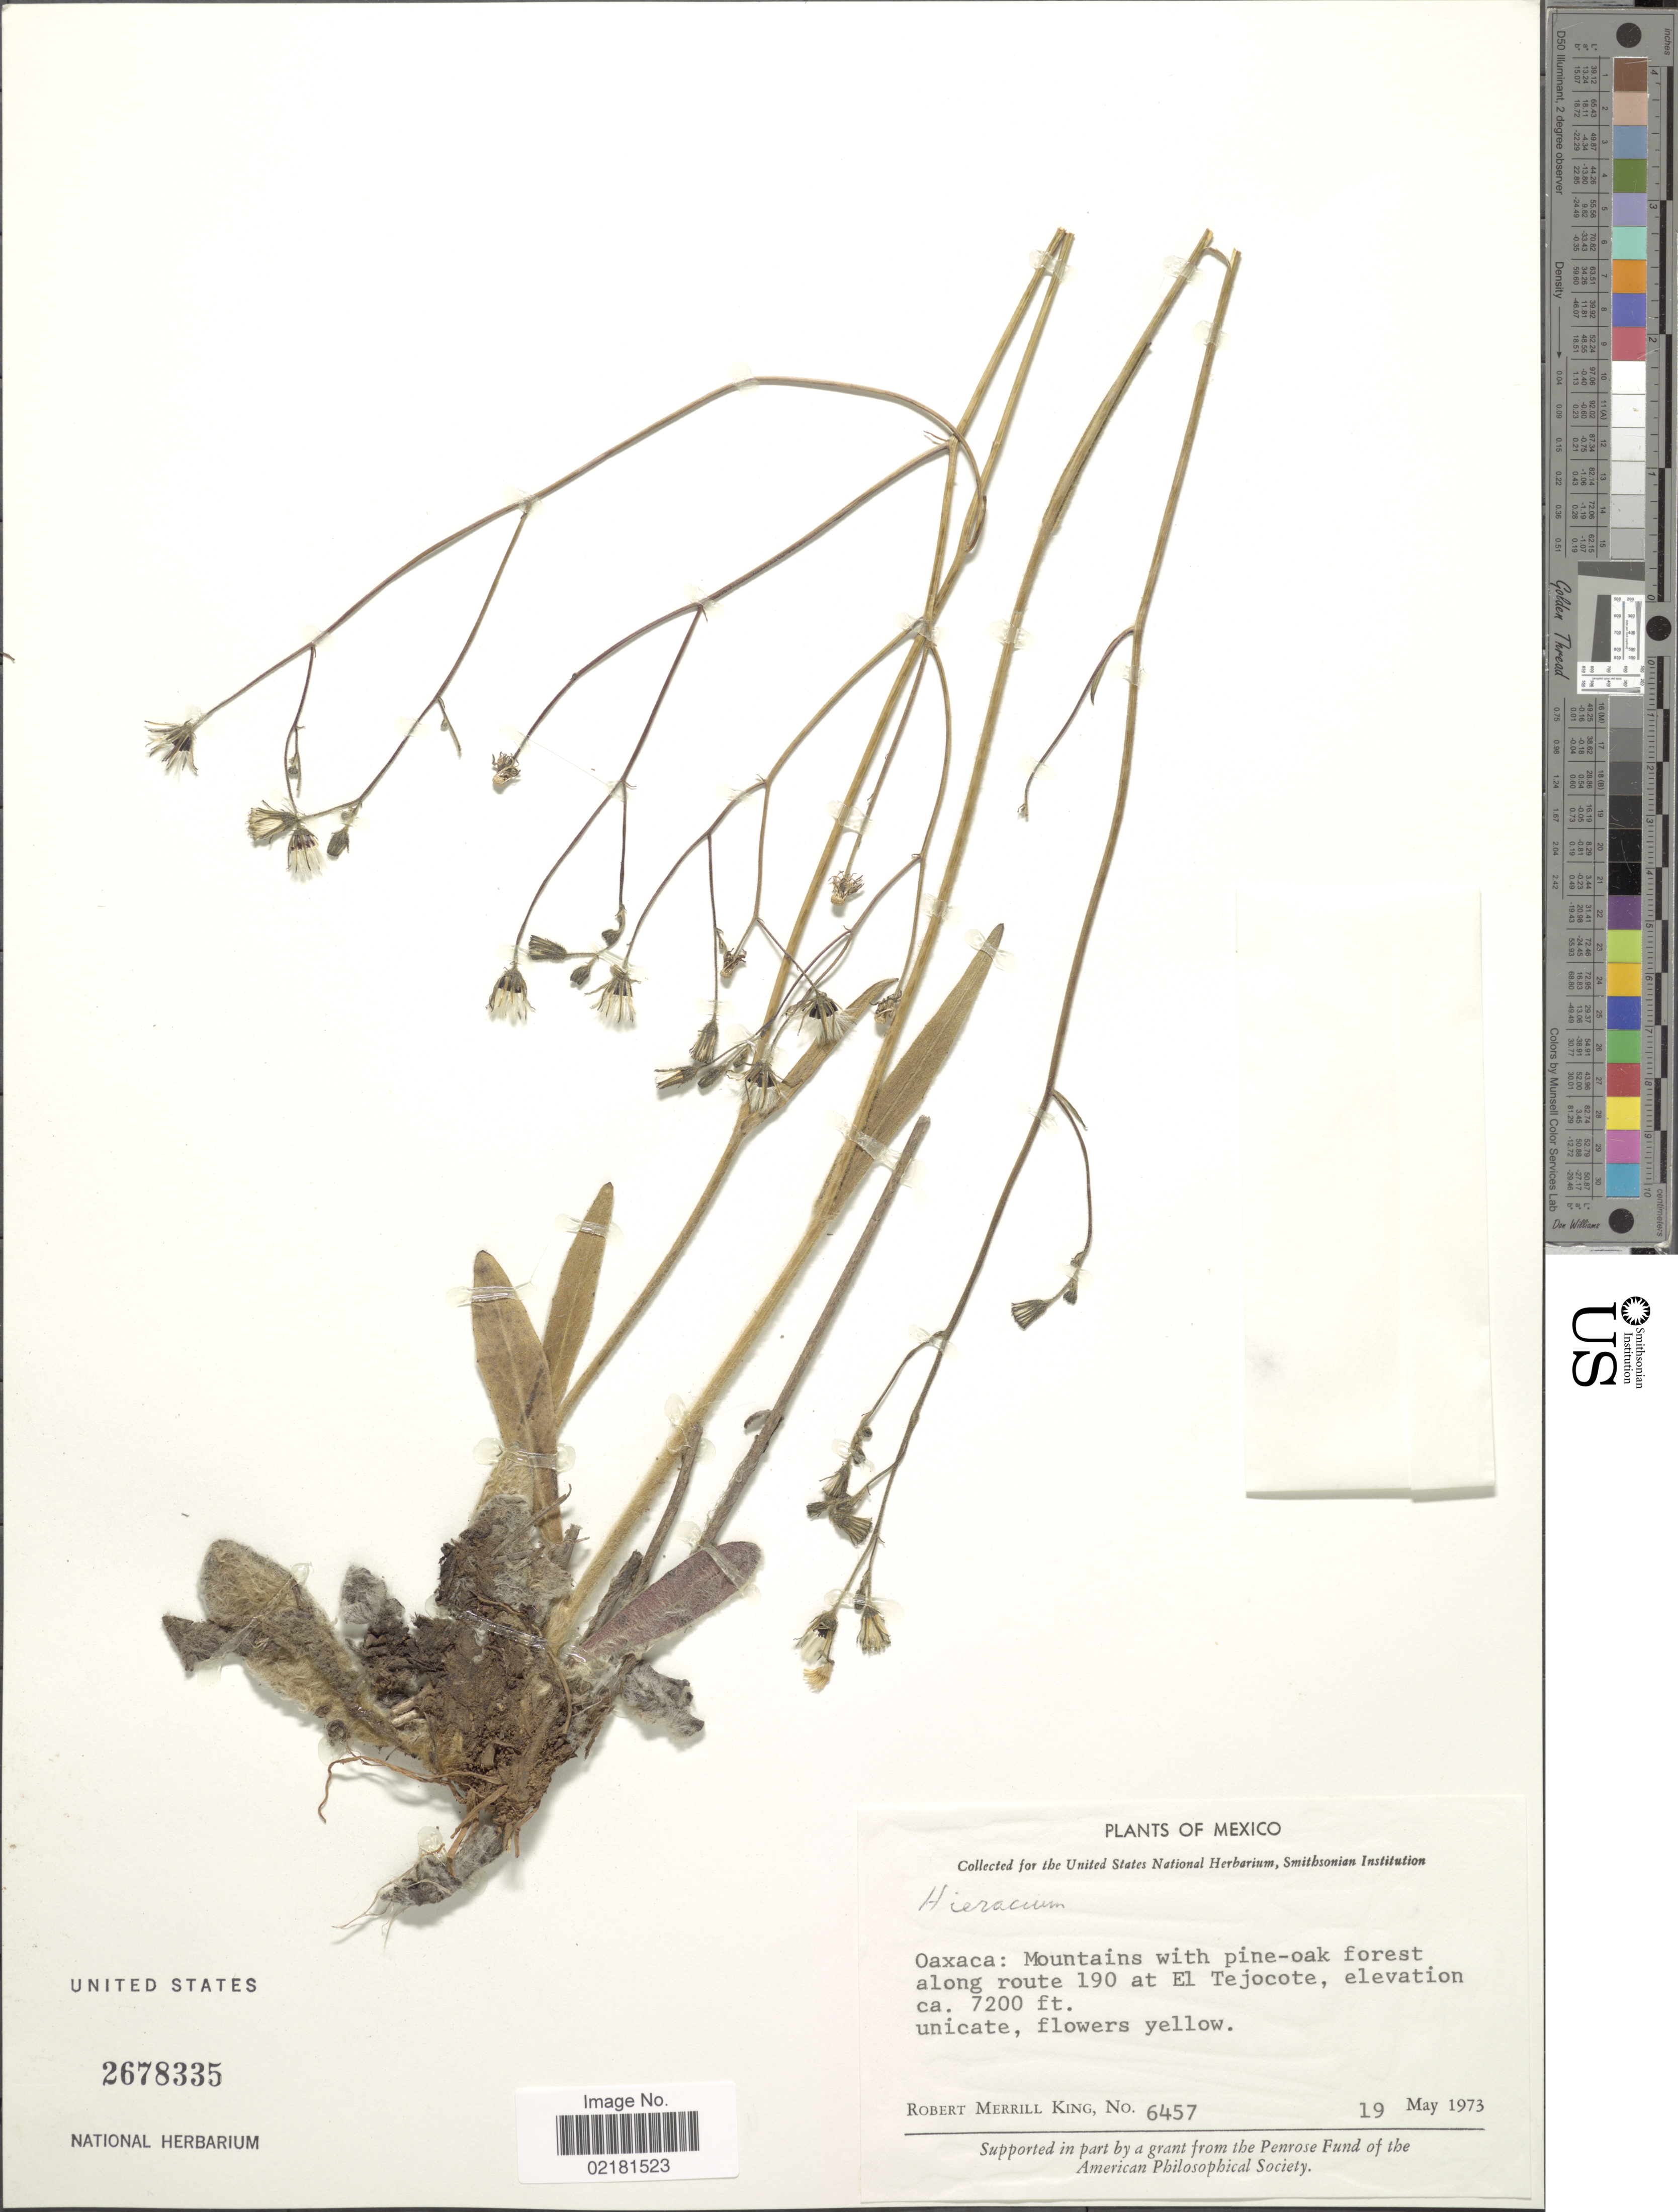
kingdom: Plantae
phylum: Tracheophyta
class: Magnoliopsida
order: Asterales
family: Asteraceae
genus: Hieracium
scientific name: Hieracium repandulare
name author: Druce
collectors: R. M. King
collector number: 6457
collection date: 1973-05-19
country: Mexico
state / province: Oaxaca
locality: Mountains along route 190 at El Tejocote.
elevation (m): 2195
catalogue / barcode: US 2678335